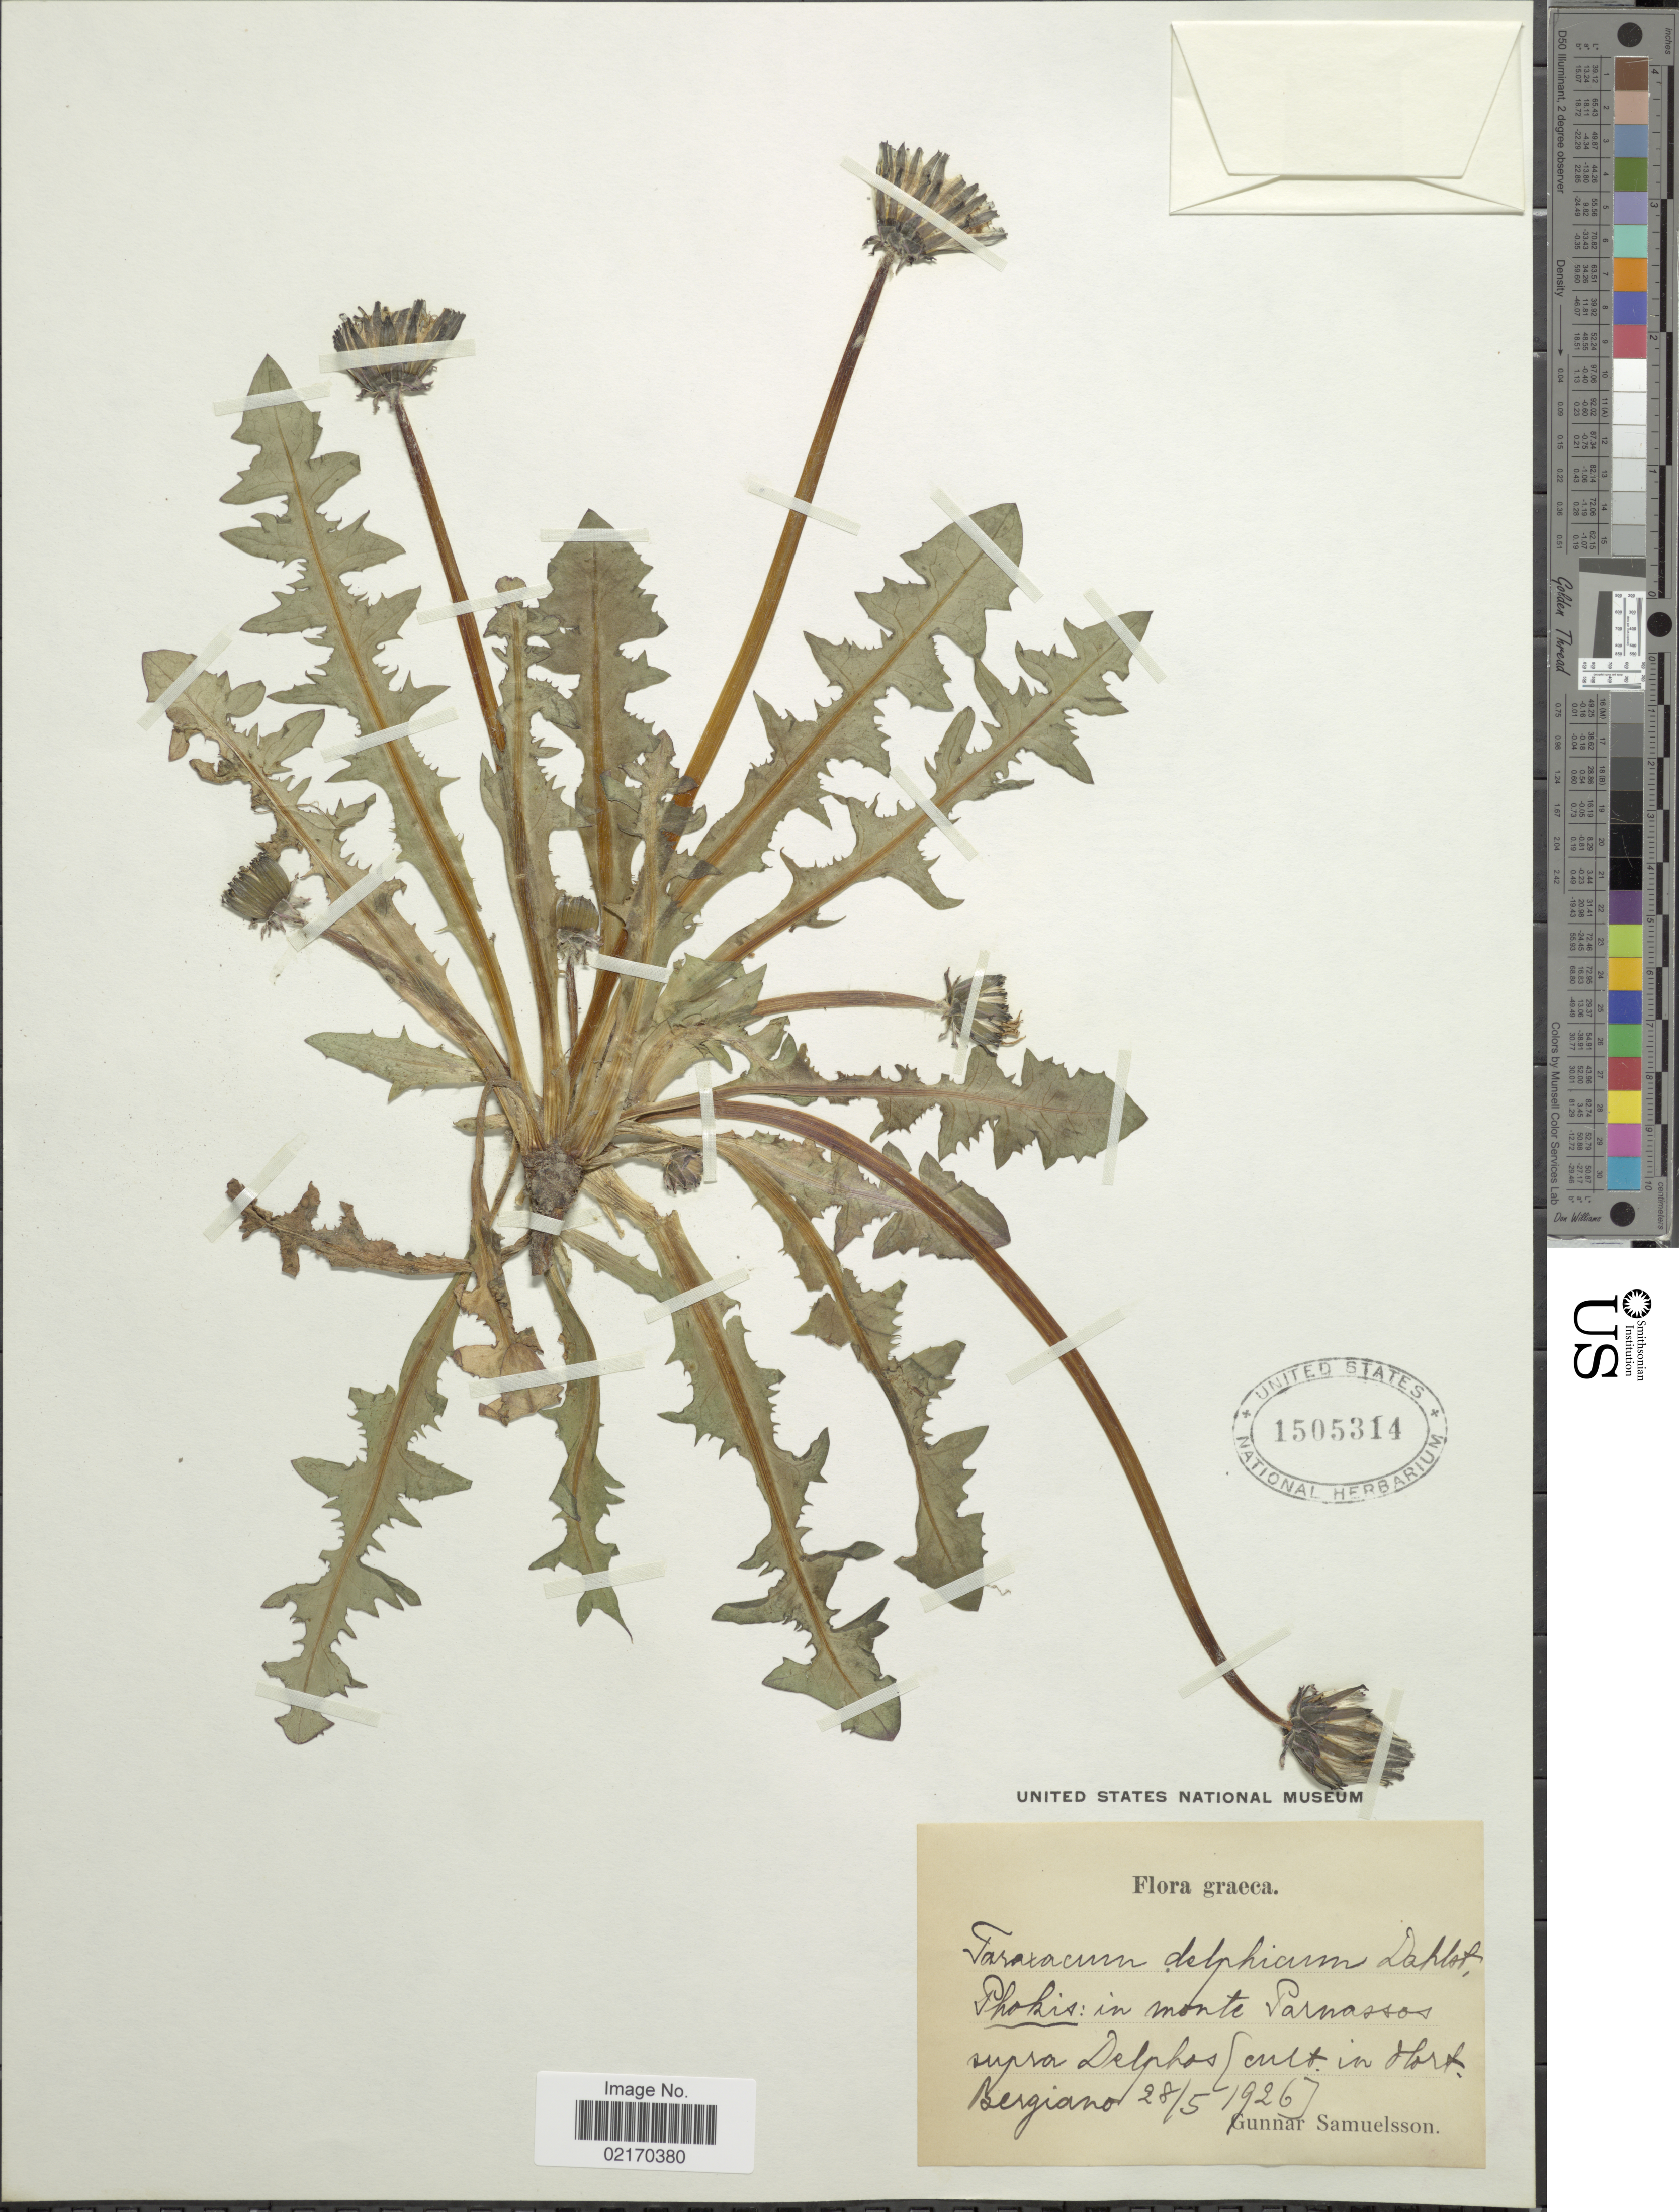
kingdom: Plantae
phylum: Tracheophyta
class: Magnoliopsida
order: Asterales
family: Asteraceae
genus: Taraxacum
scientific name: Taraxacum delphicum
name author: Dahlst.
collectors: G. Samuelsson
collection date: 1926-05-28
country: Greece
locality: Phokis: in monte Parnassos supra Delphos (Cult in Hort Bergiano)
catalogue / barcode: US 1505314